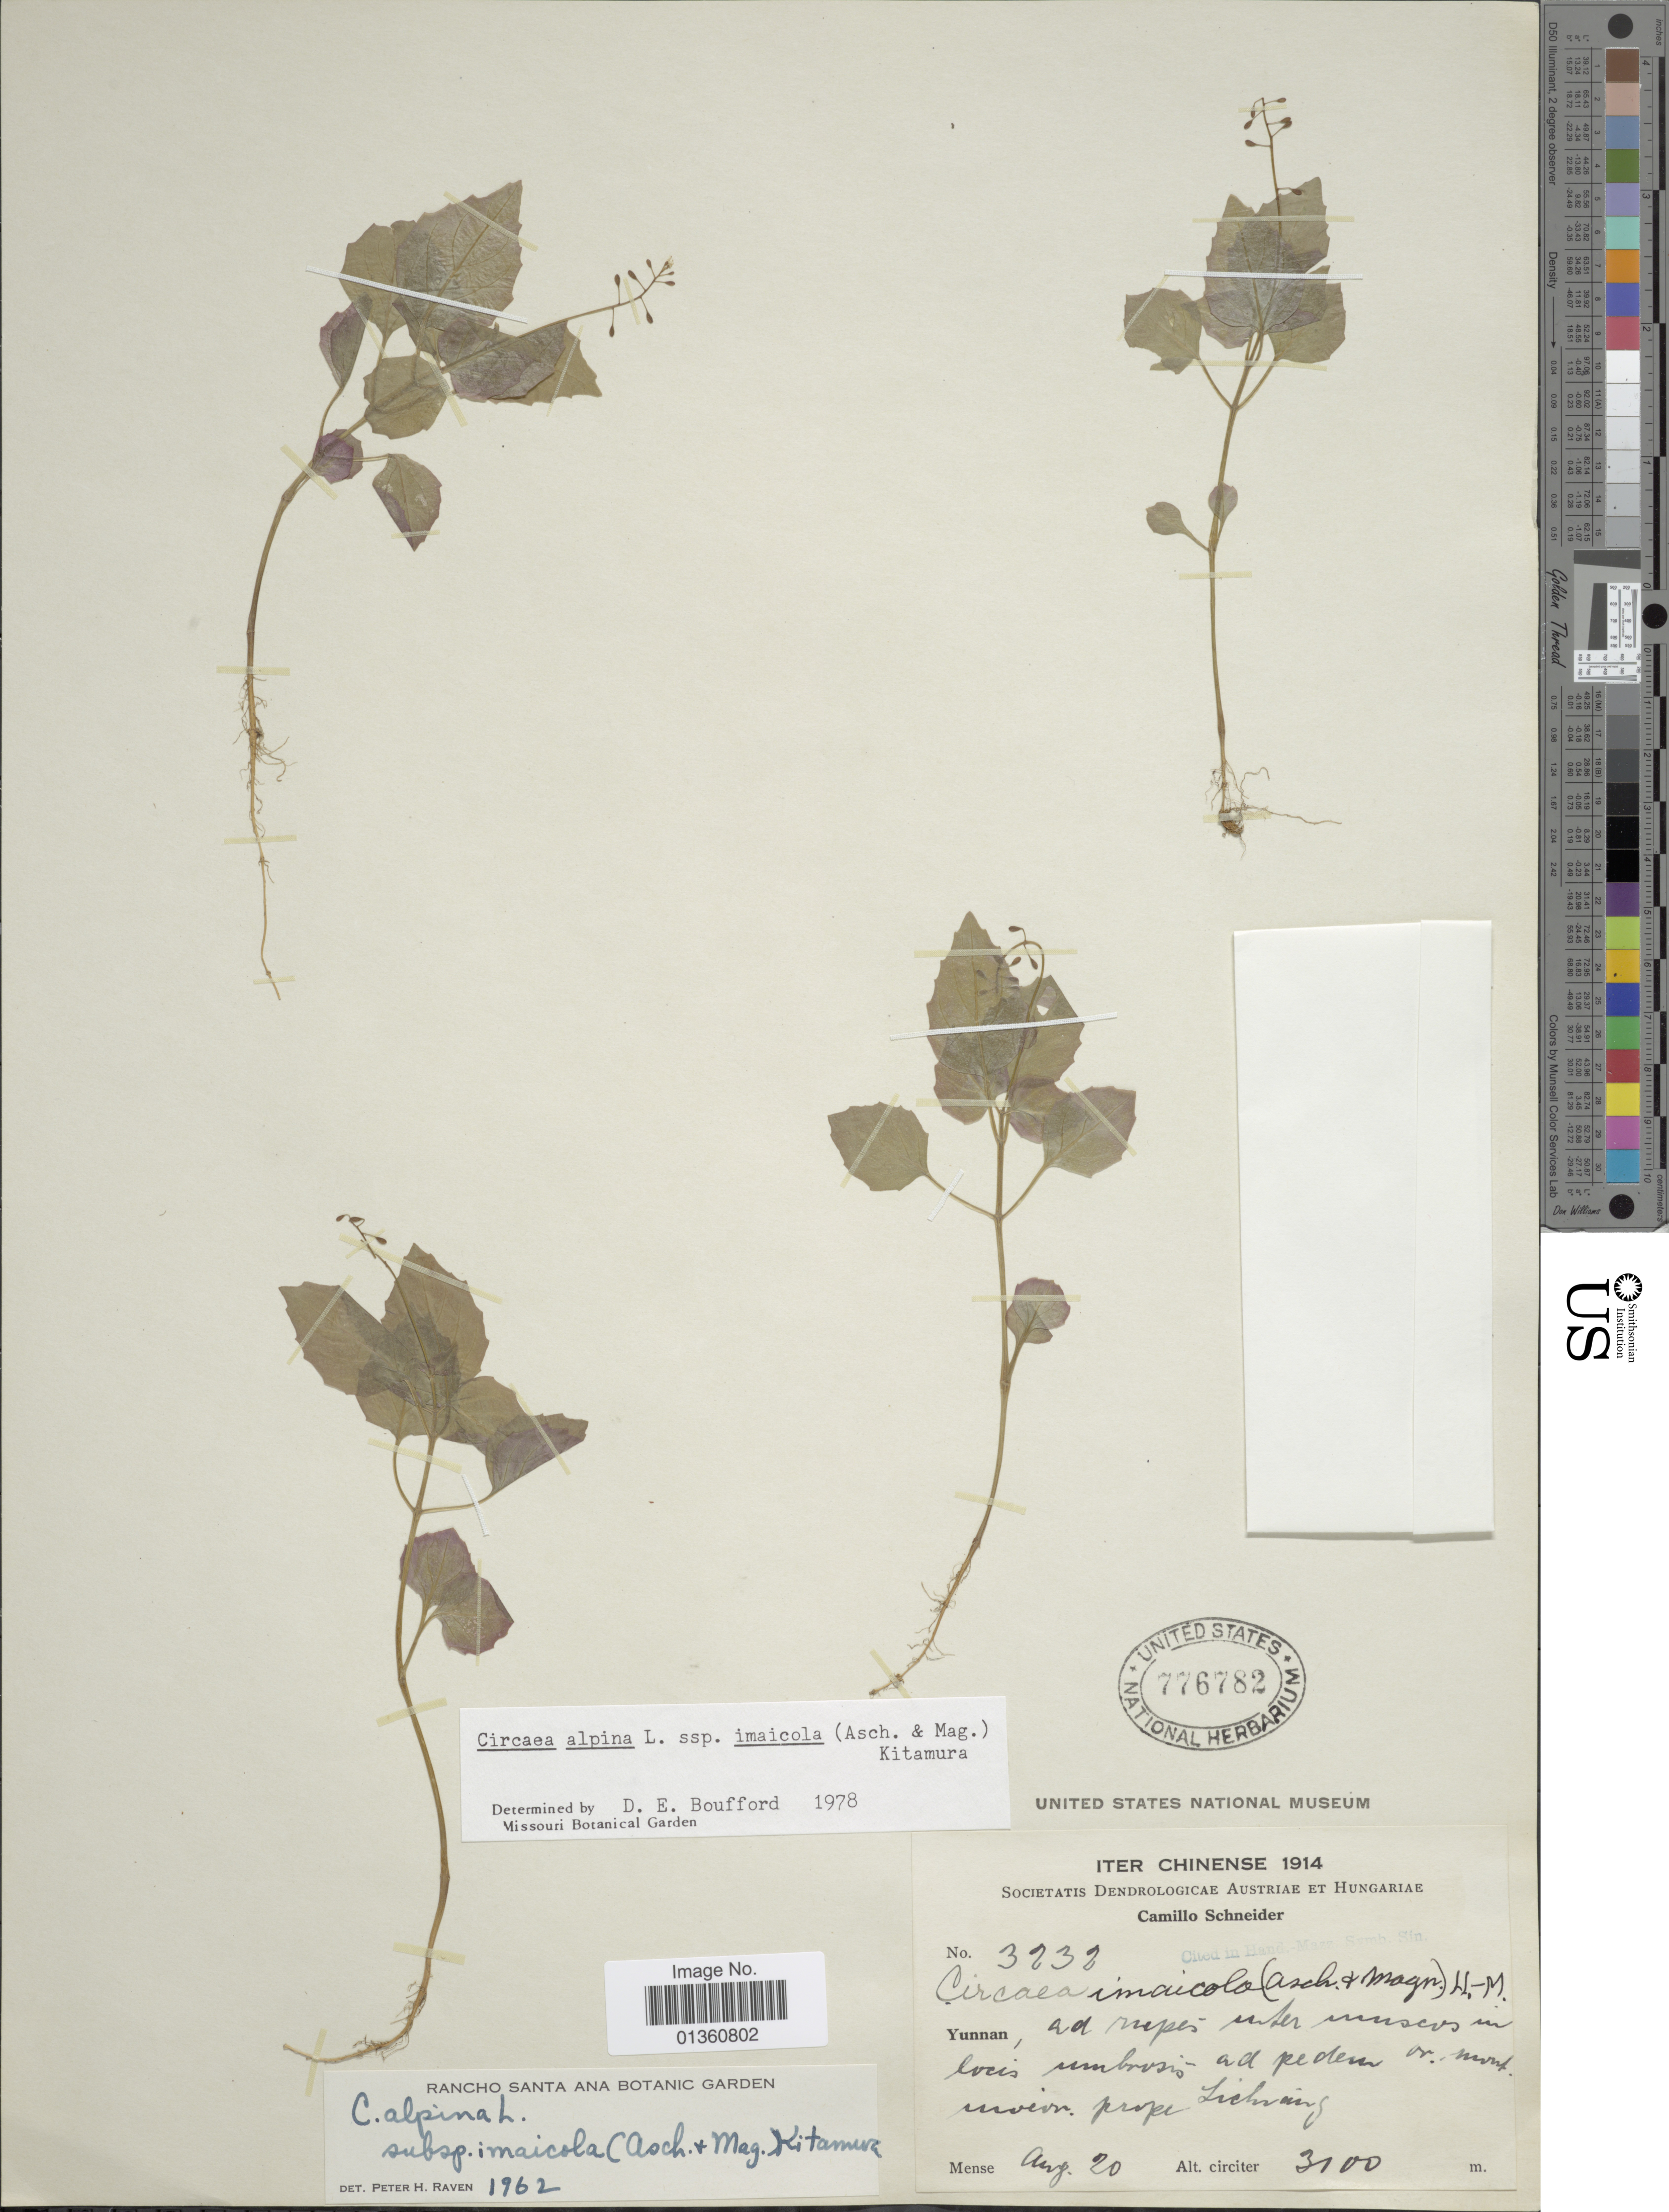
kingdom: Plantae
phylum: Tracheophyta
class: Magnoliopsida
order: Myrtales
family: Onagraceae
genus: Circaea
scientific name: Circaea alpina subsp. imaicola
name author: (Asch. & Magnus) Kitam.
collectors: C. K. Schneider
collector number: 3232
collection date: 1914-08-20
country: China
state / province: Yunnan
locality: Prope Lichiang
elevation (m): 3100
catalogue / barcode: US 776782